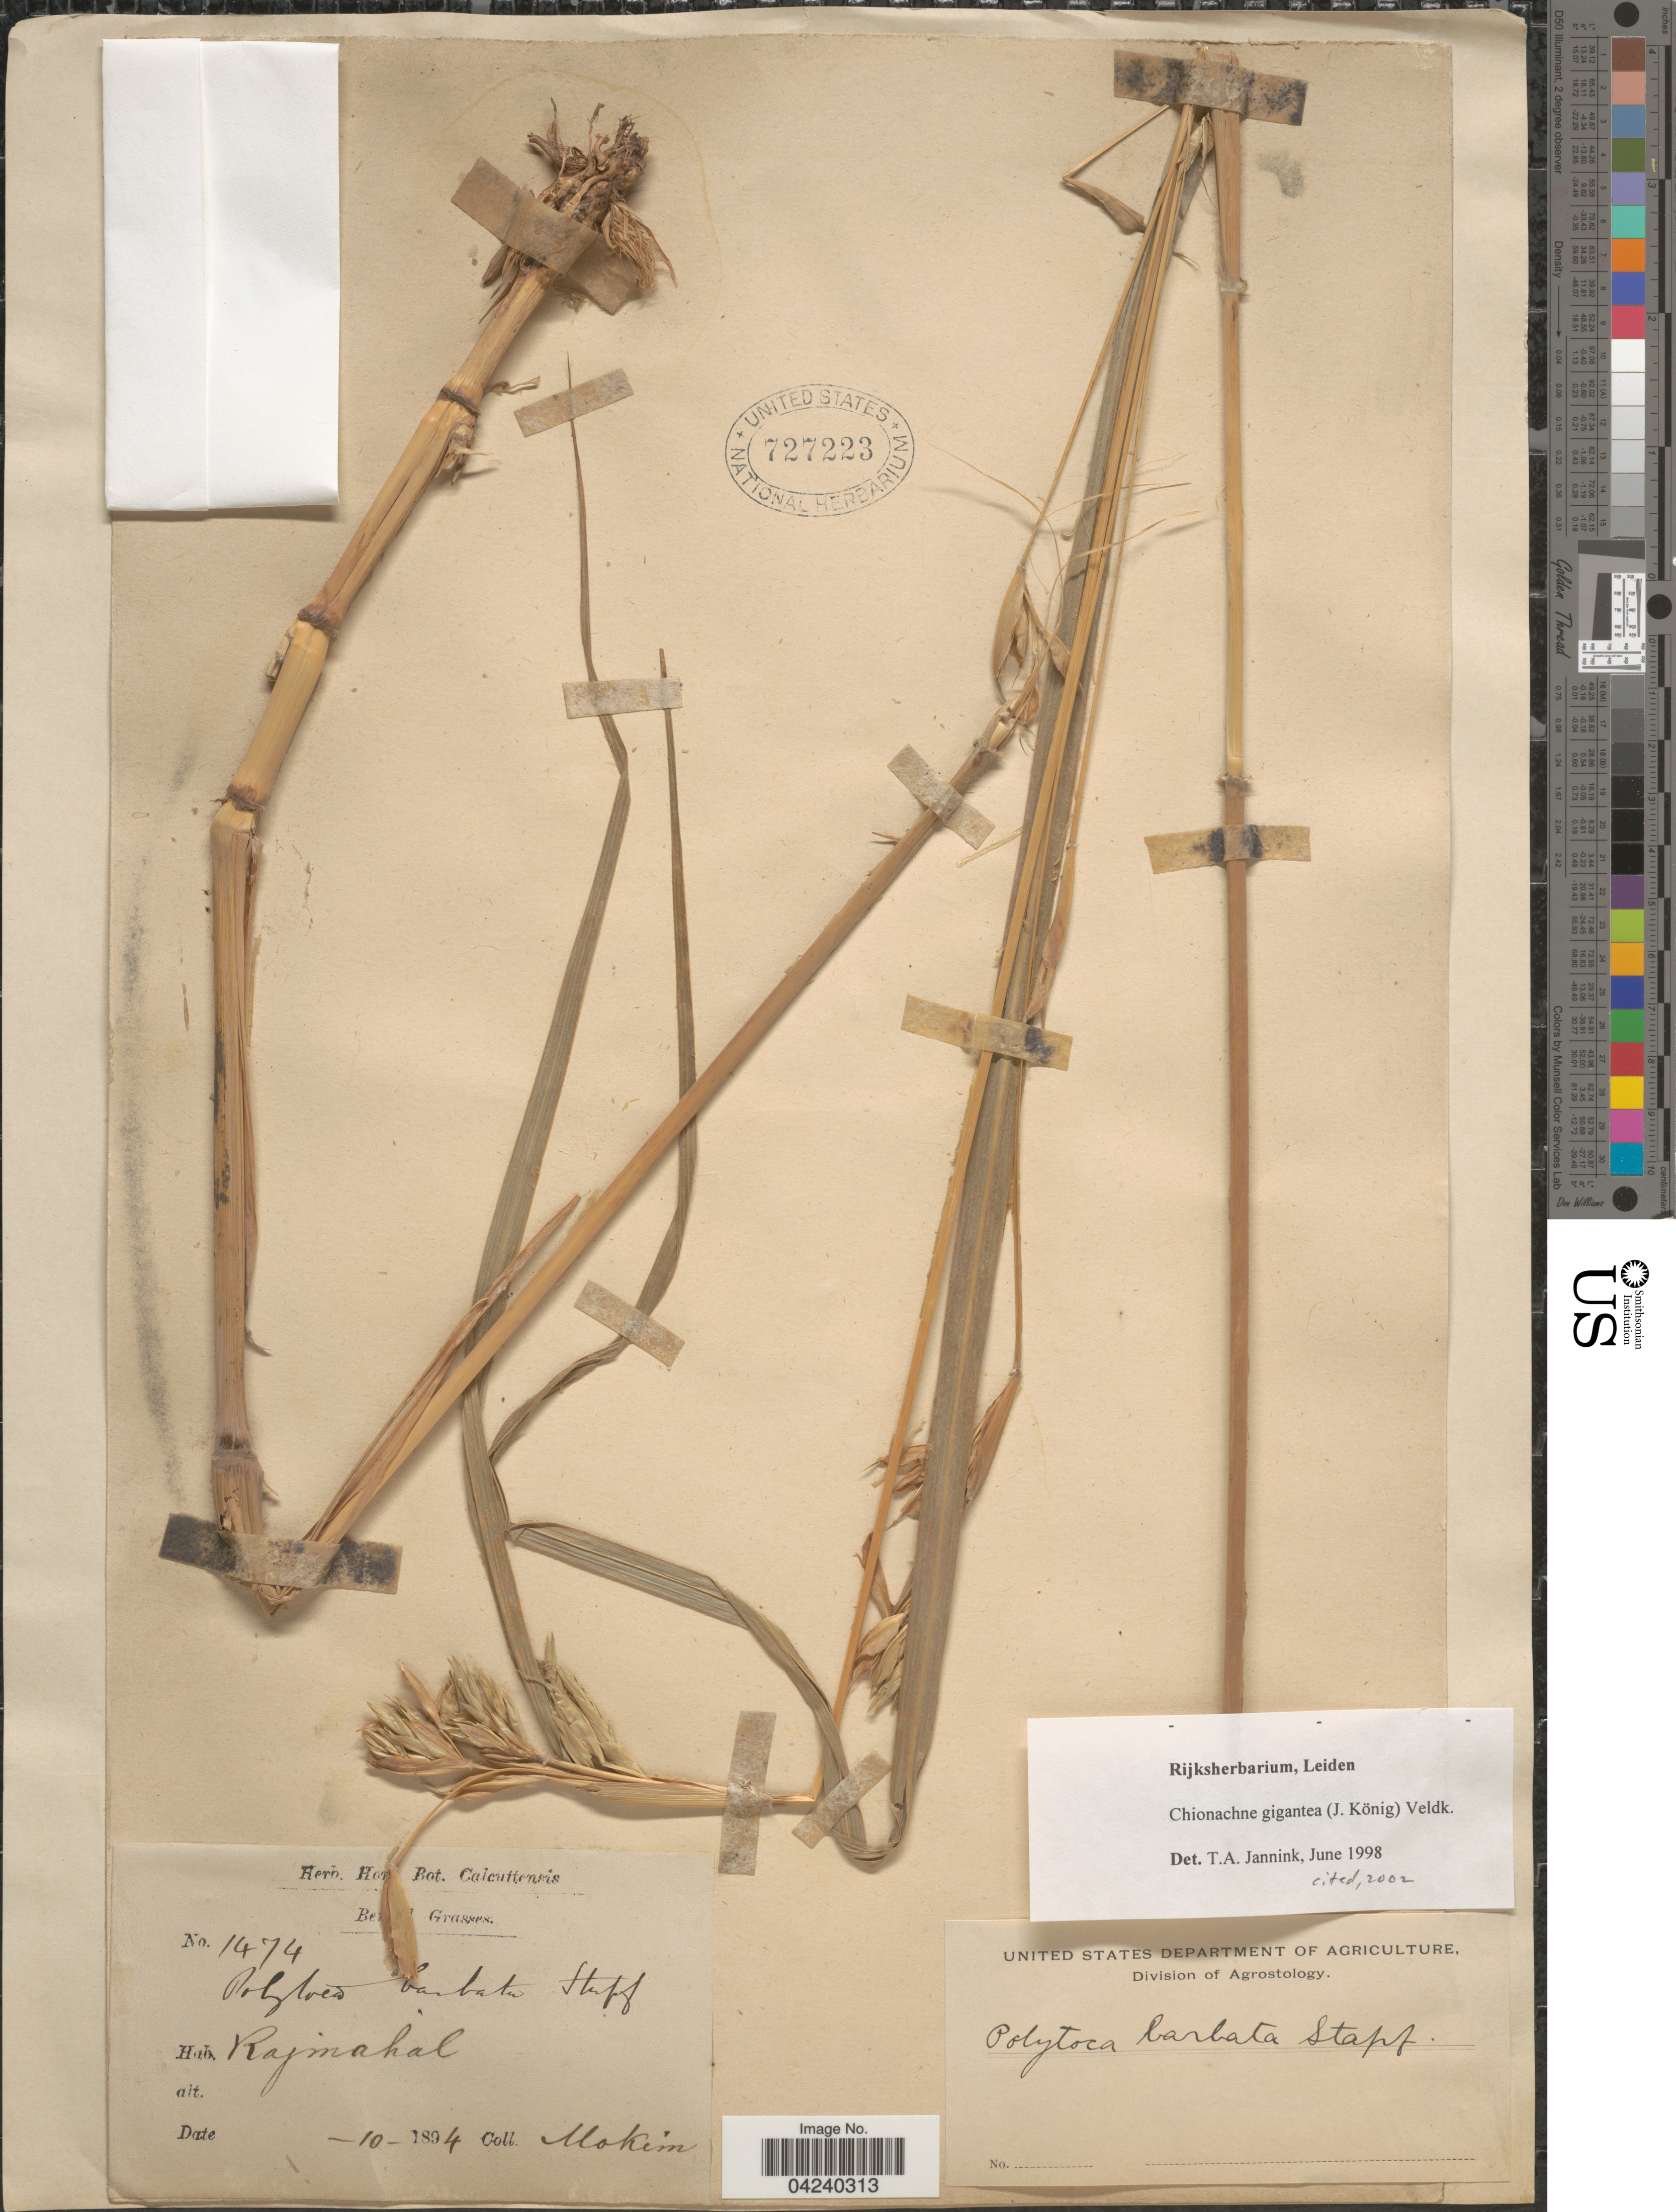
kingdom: Plantae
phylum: Tracheophyta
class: Liliopsida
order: Poales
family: Poaceae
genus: Chionachne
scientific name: Chionachne gigantea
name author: (J. Koenig) Veldkamp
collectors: -. Mokim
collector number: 1474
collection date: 1894-10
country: India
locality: B [illegible text]. Rajmahal.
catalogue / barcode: US 727223